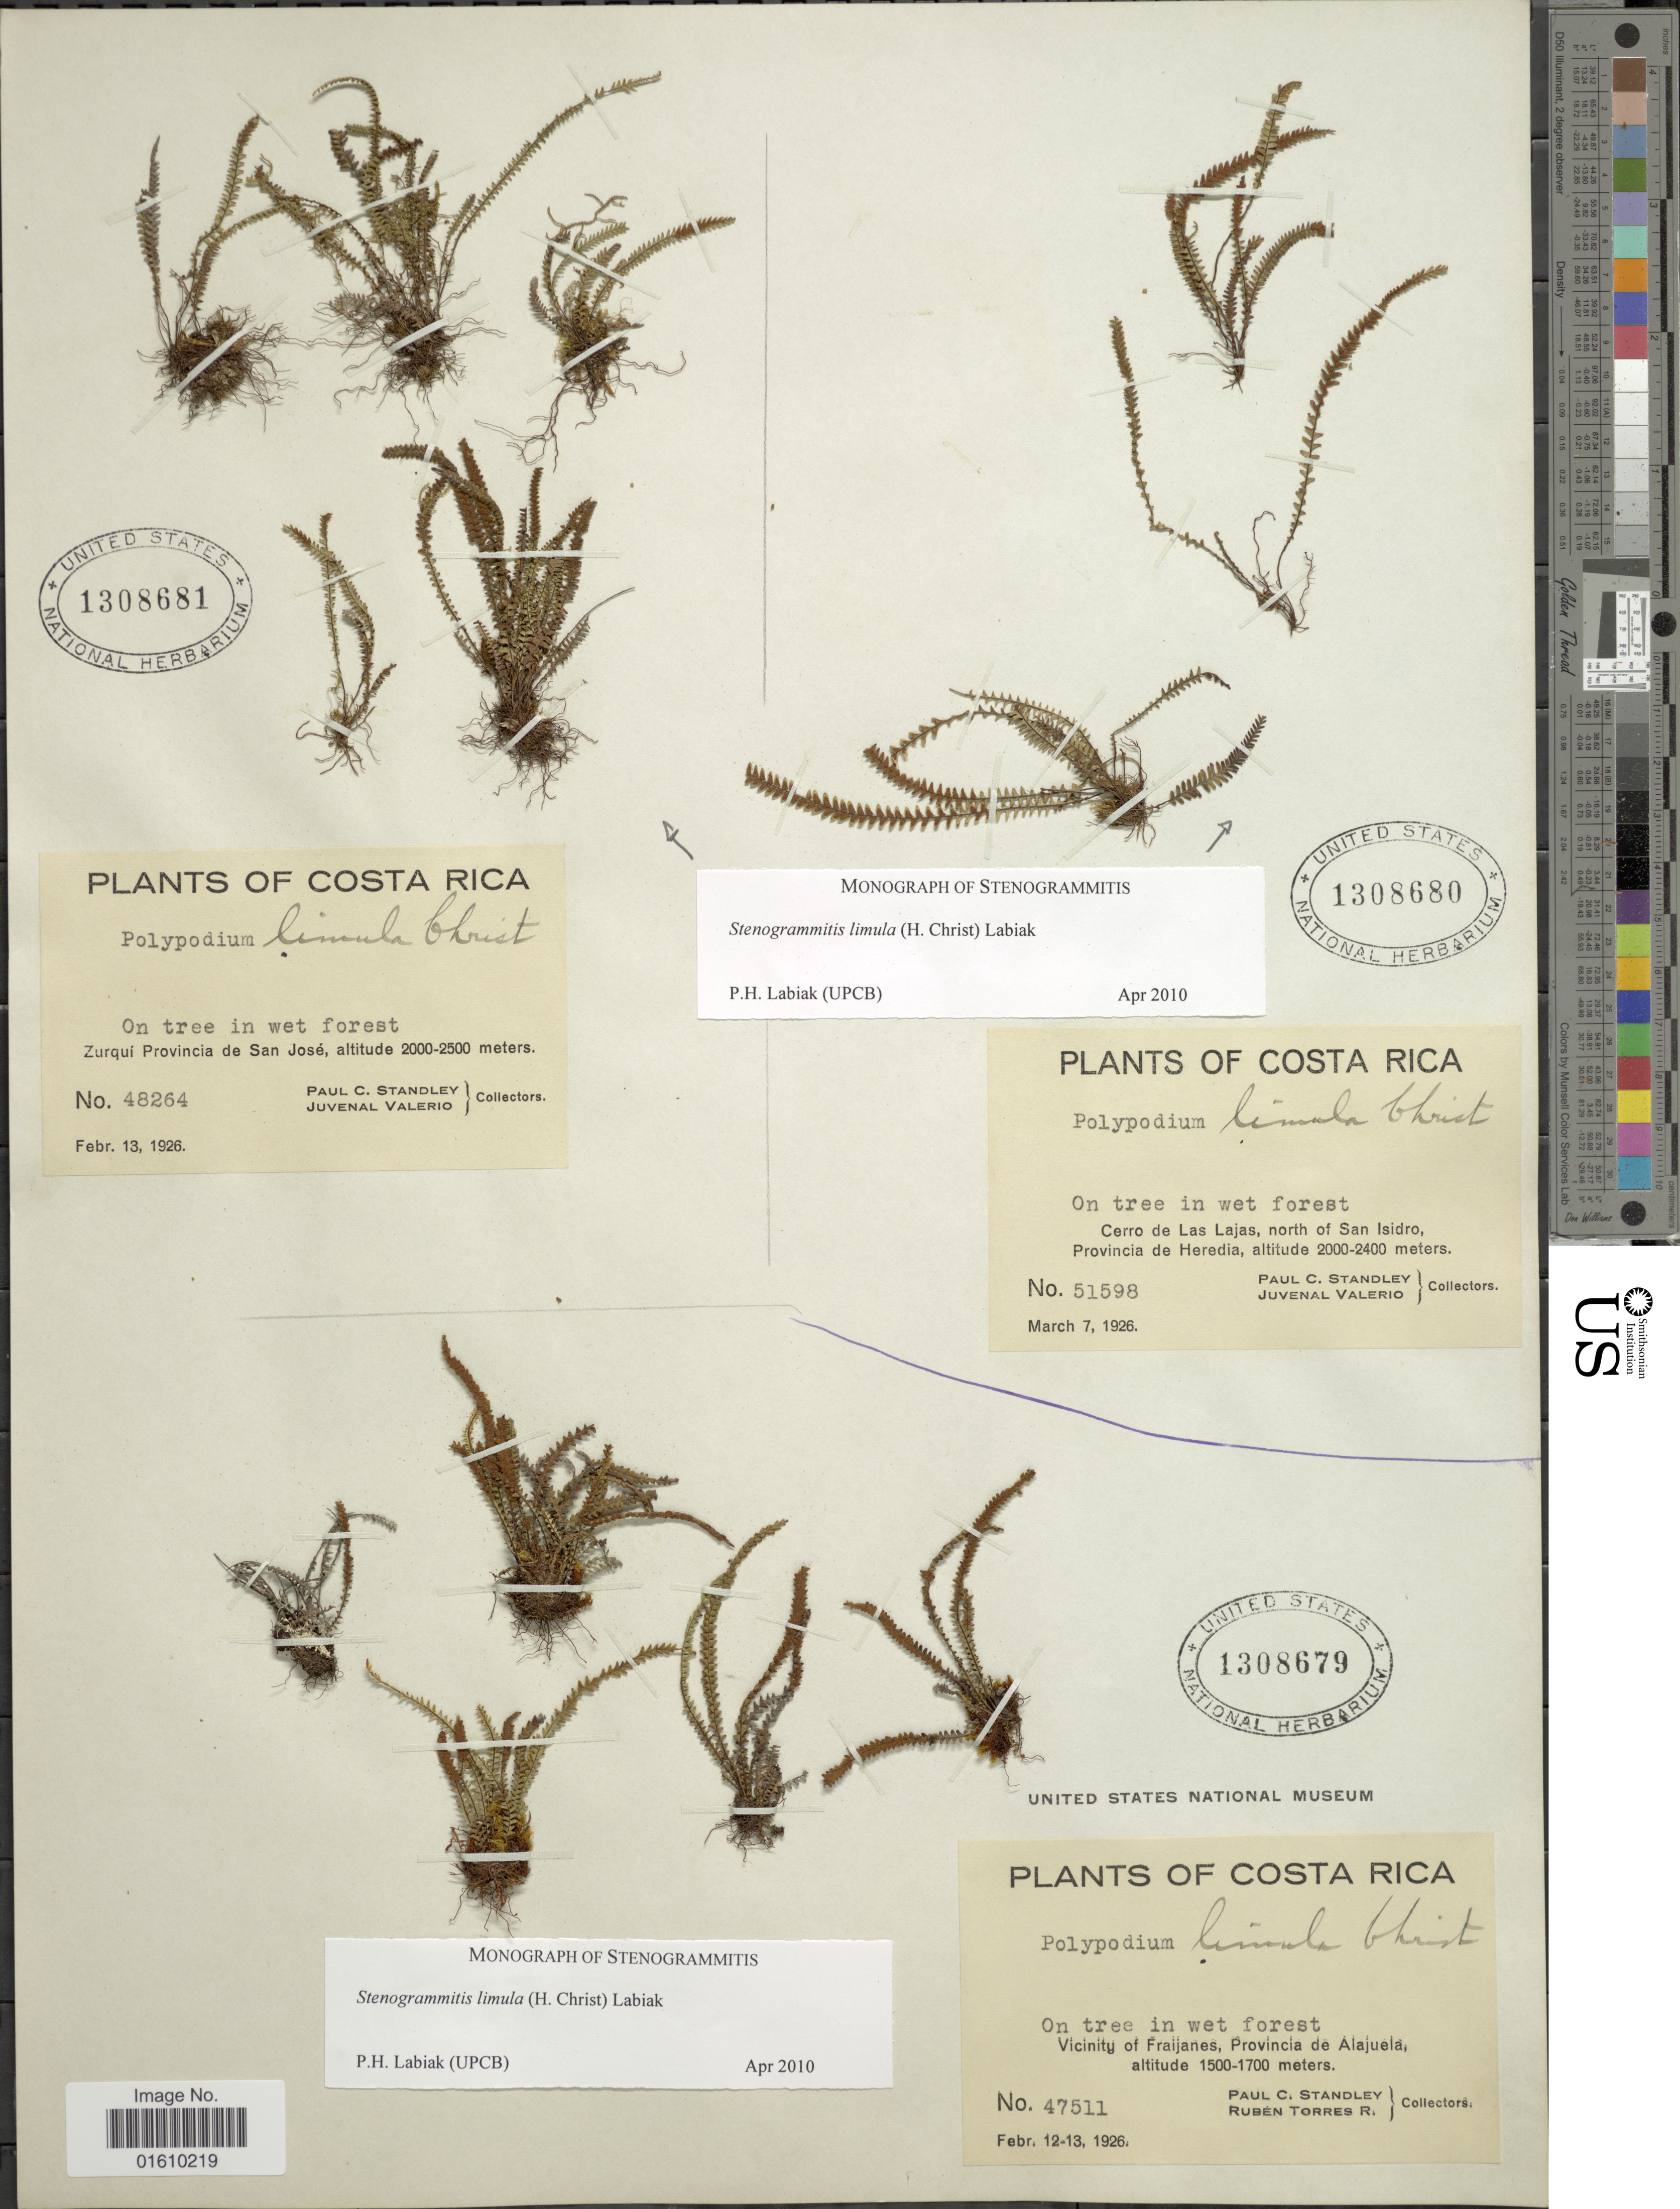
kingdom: Plantae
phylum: Tracheophyta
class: Polypodiopsida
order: Polypodiales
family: Polypodiaceae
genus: Stenogrammitis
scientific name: Stenogrammitis limula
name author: (Christ) Labiak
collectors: P. C. Standley & J. Valerio R.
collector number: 51598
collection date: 1926-03-07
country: Costa Rica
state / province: Heredia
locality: Cerro de Las Lajas, north of San Isidro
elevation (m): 2000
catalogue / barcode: US 1308680-2